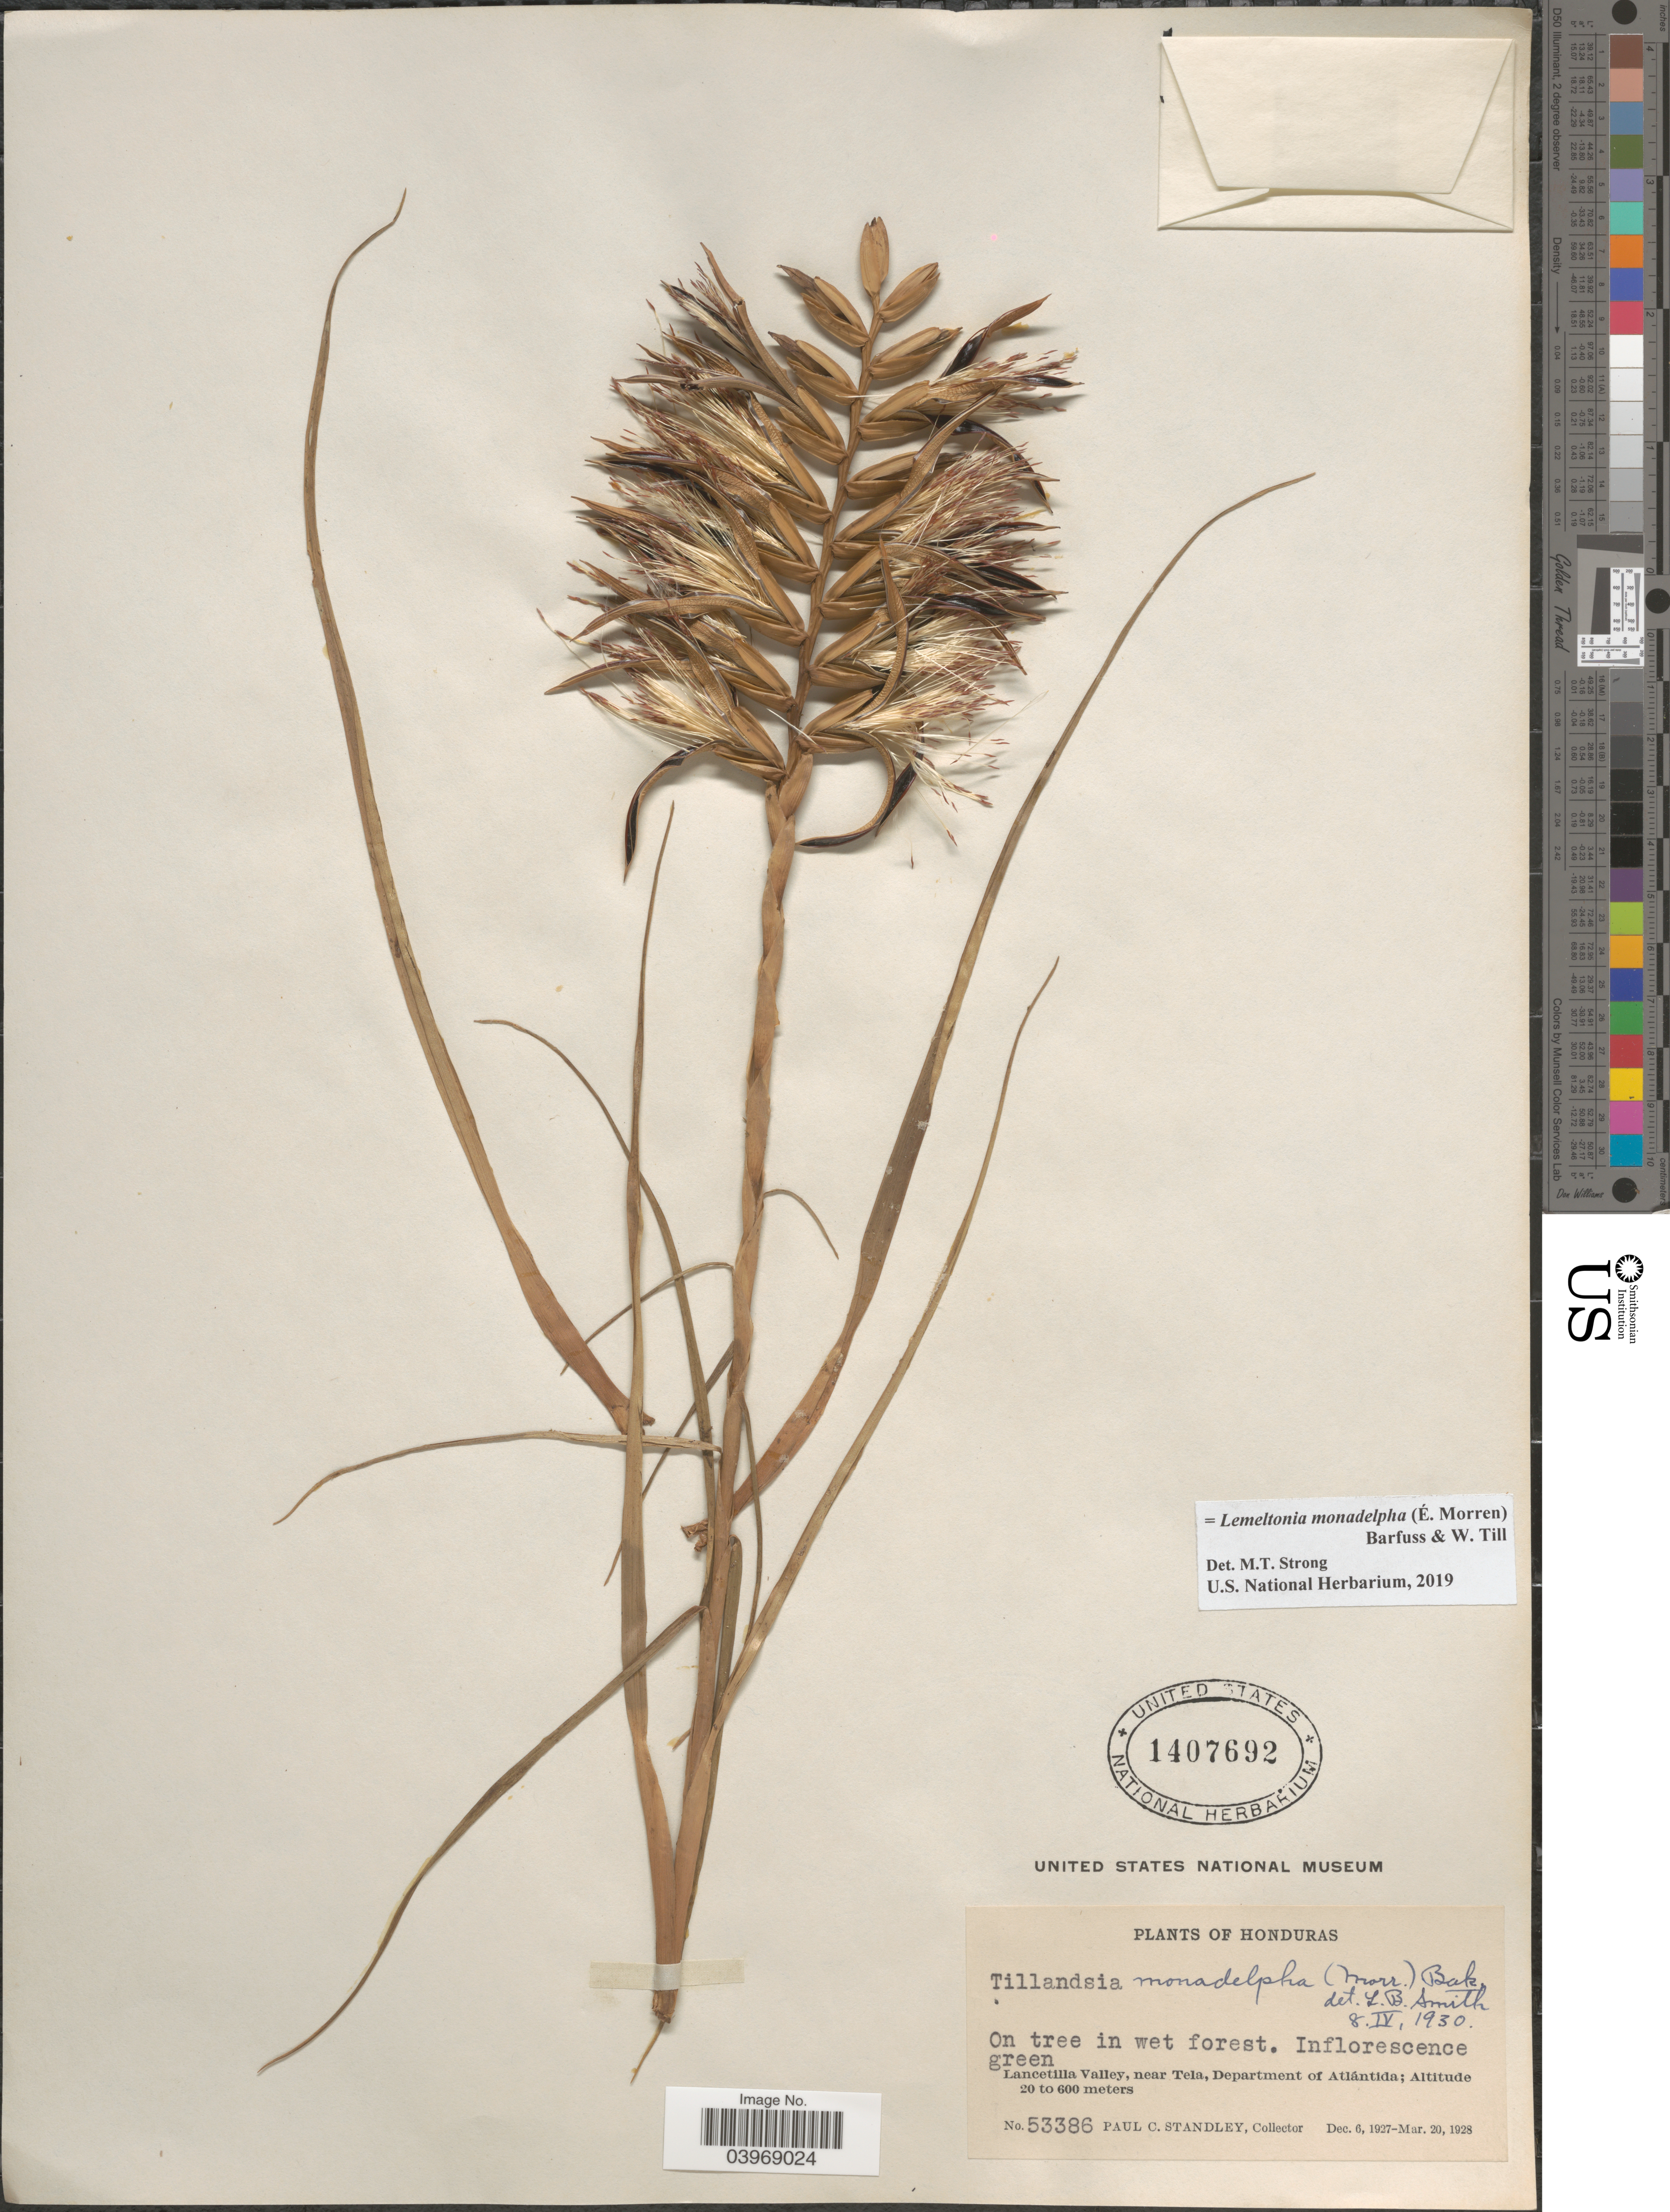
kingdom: Plantae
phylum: Tracheophyta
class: Liliopsida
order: Poales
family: Bromeliaceae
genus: Lemeltonia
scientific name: Lemeltonia monadelpha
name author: (É. Morren) Barfuss & W. Till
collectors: P. C. Standley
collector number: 53386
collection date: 1927-12-06/1928-03-20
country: Honduras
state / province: Atlantida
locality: Lancetilla Valley, near Tela, Department of Atlántida.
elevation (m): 20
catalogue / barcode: US 1407692